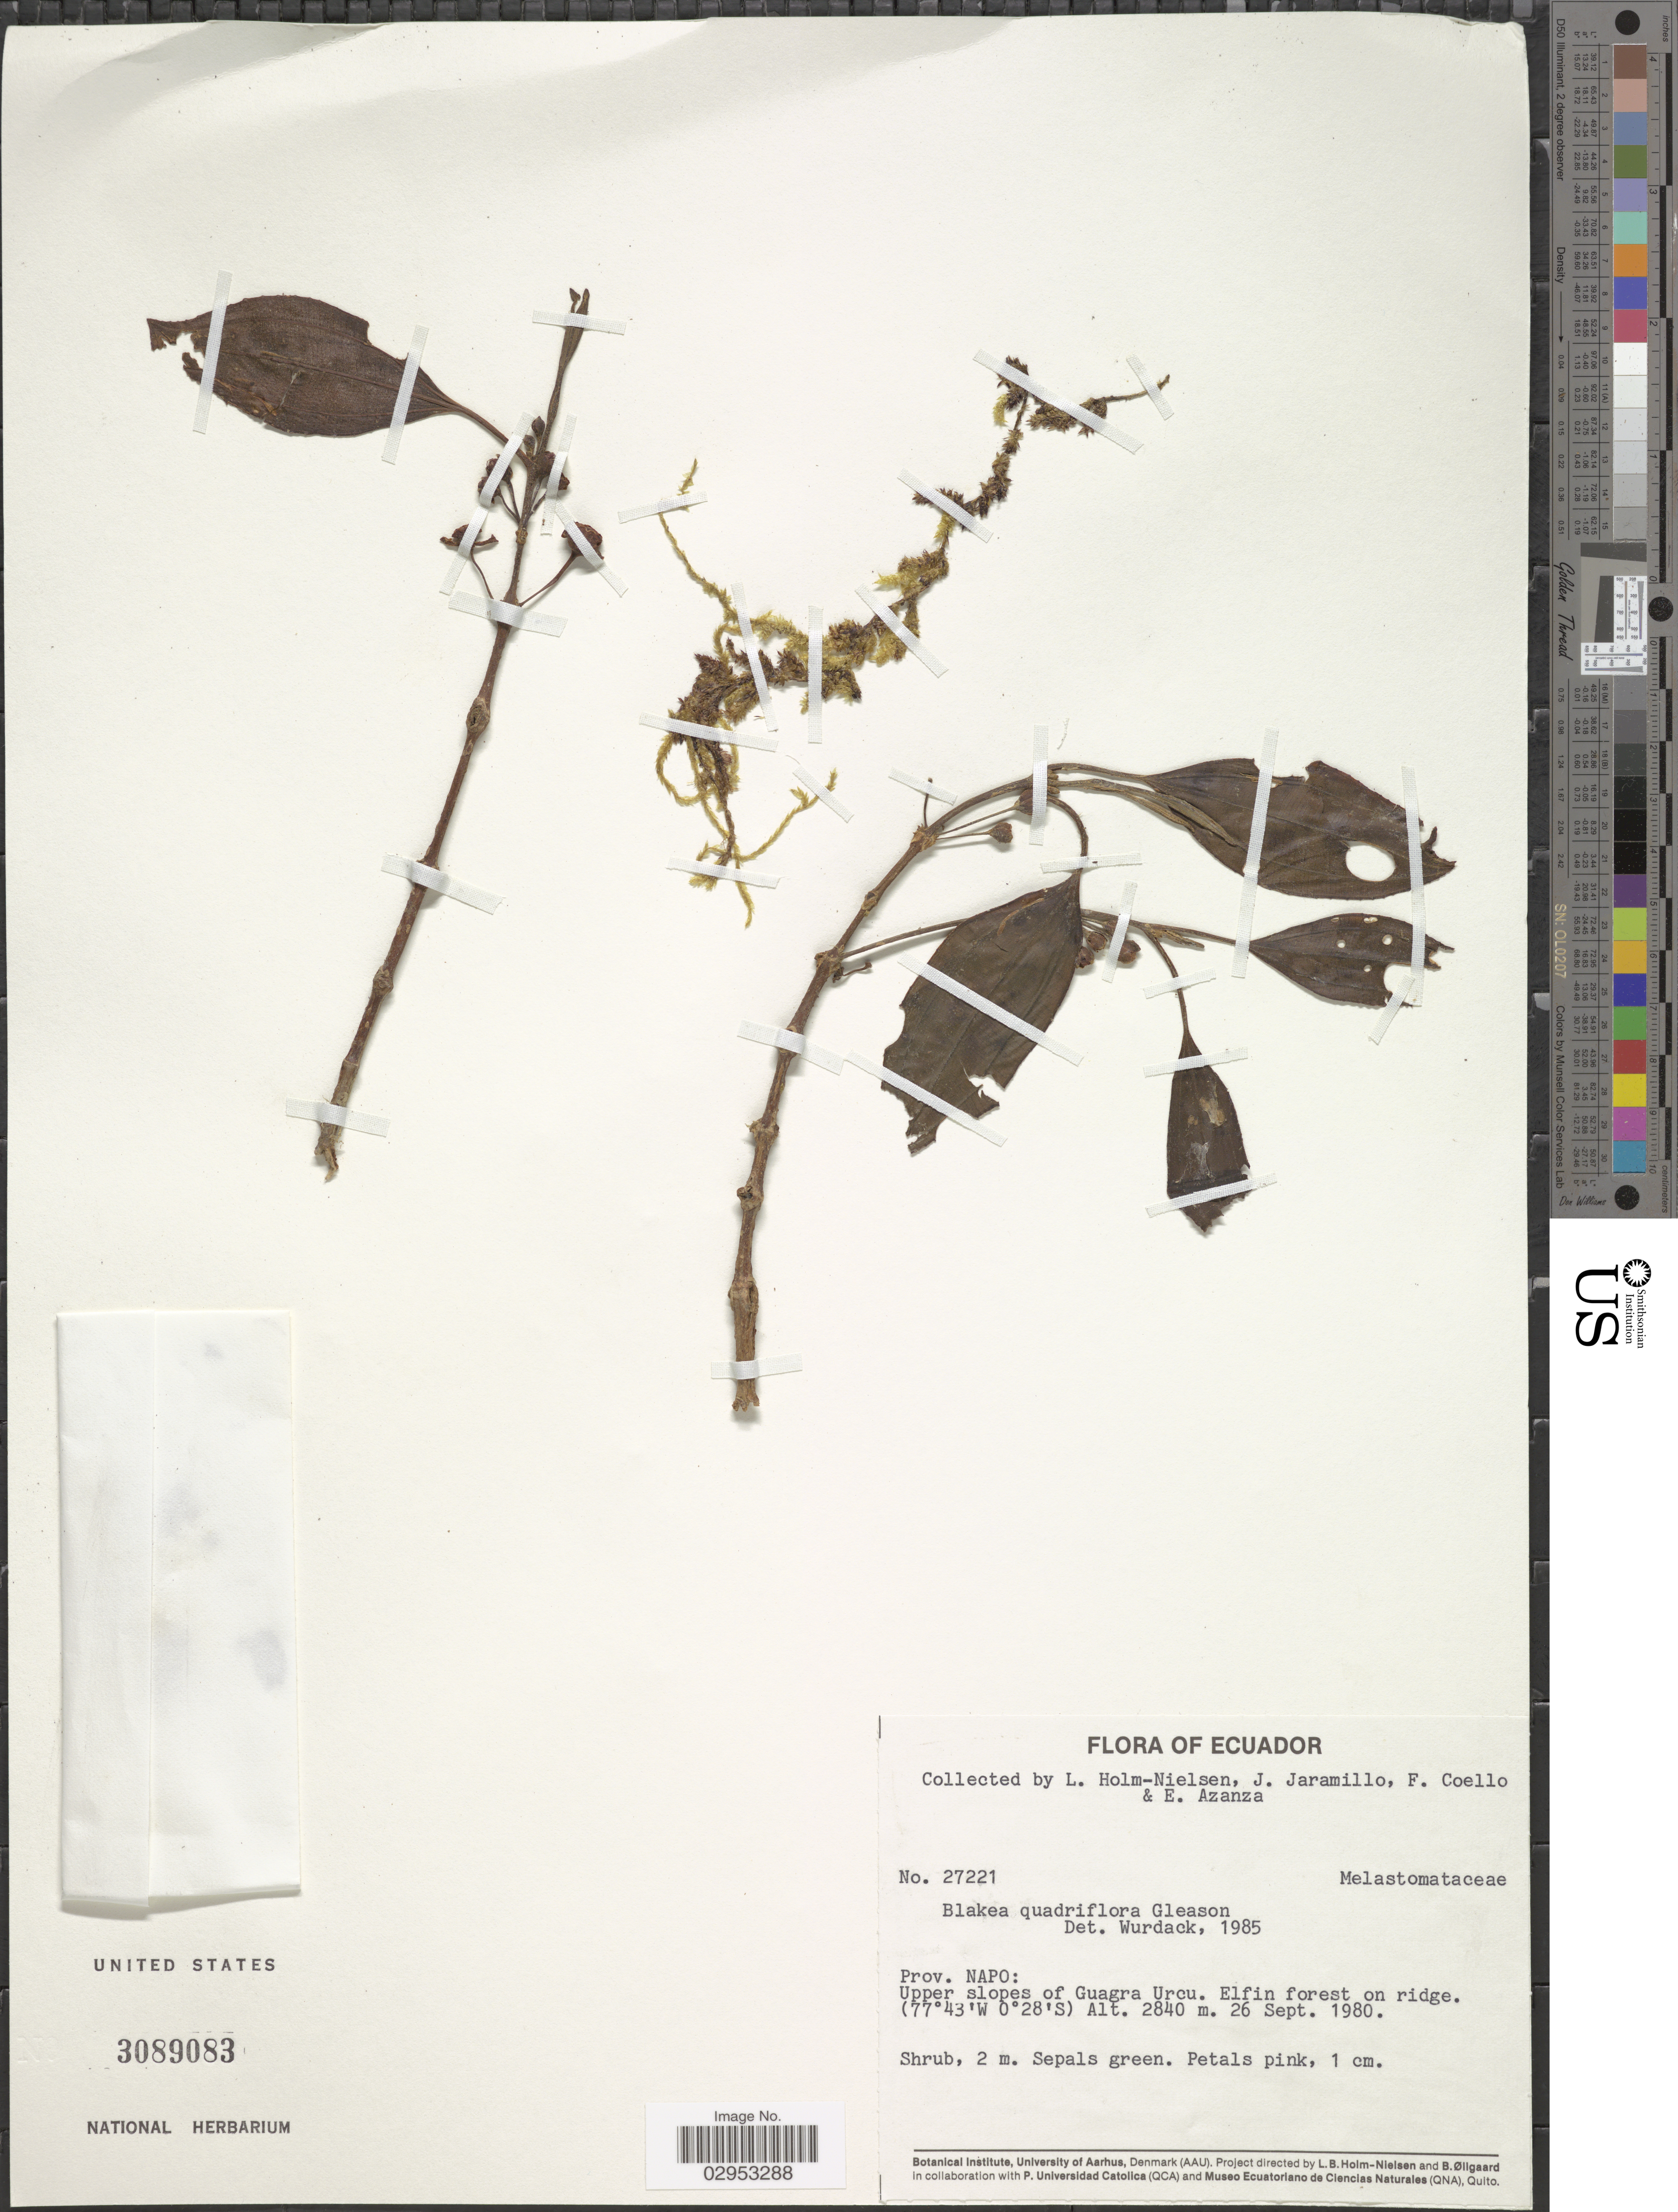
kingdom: Plantae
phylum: Tracheophyta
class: Magnoliopsida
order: Myrtales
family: Melastomataceae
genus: Blakea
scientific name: Blakea quadriflora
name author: Gleason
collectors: L. Holm-Nielsen, J. Jaramillo, F. Coello & E. Azanza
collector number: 27221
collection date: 1980-09-26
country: Ecuador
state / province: Napo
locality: Upper slopes of Guagra Urcu.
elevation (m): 2840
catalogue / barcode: US 3089083